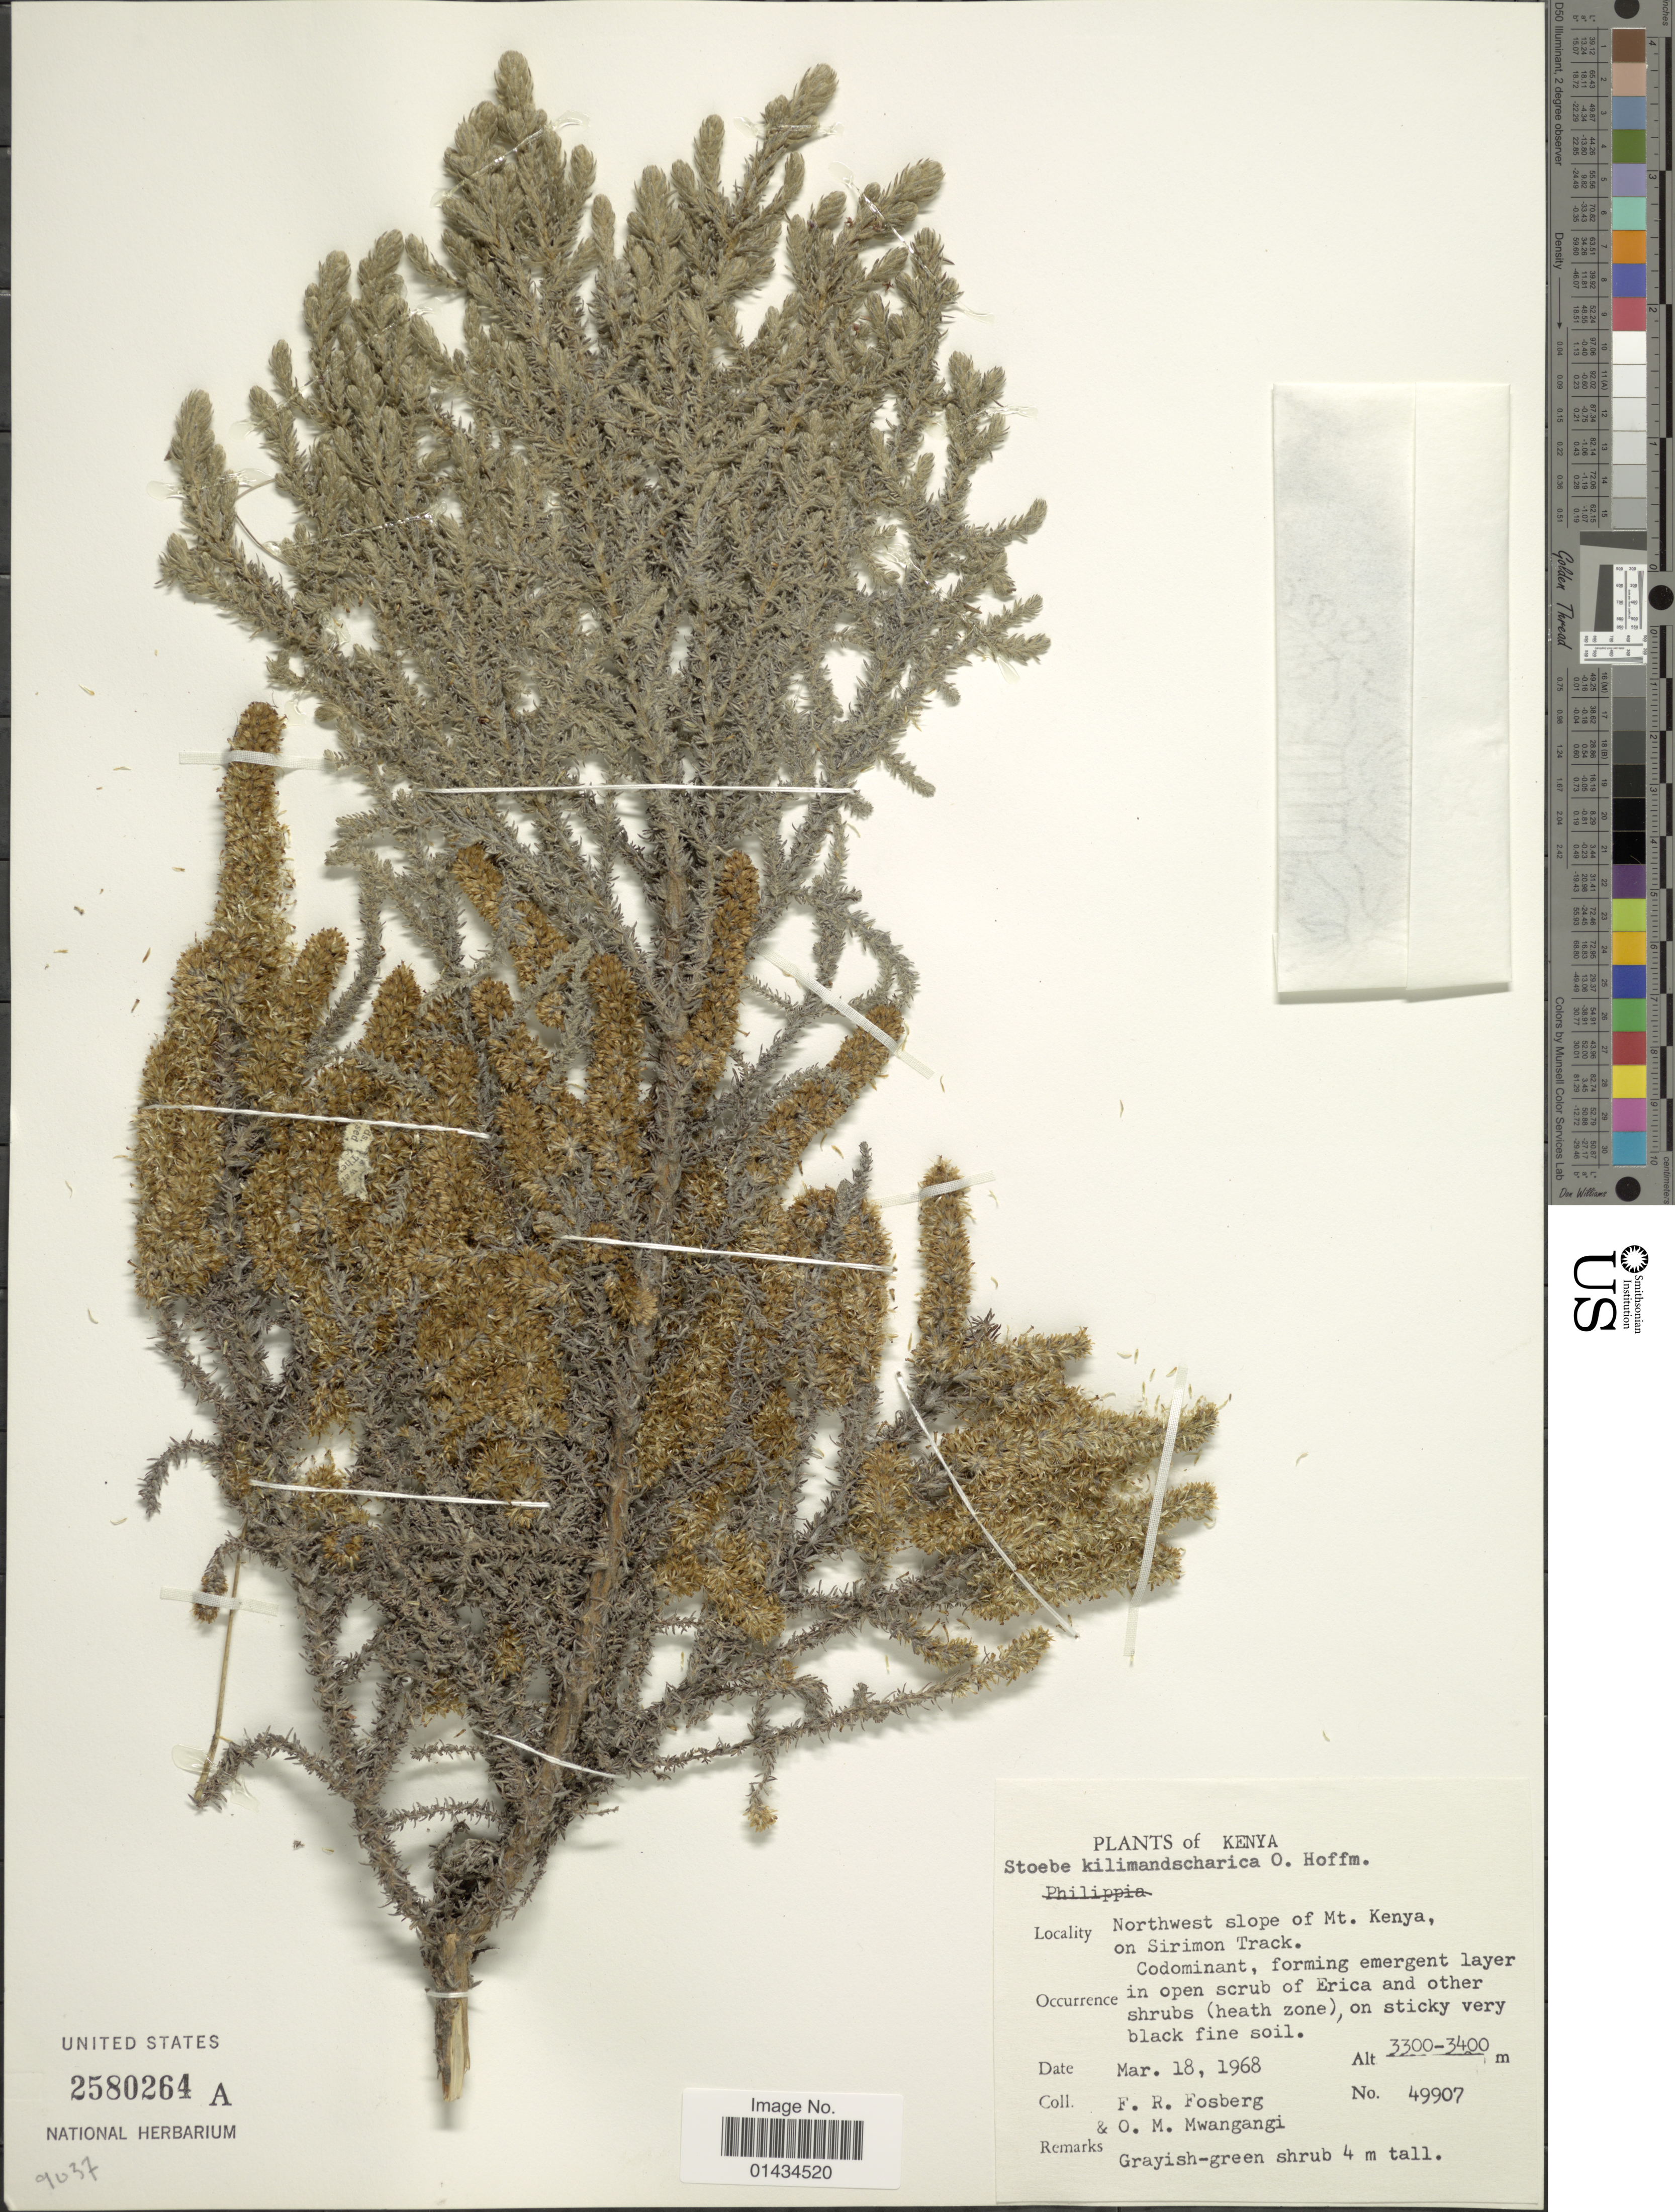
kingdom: Plantae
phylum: Tracheophyta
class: Magnoliopsida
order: Asterales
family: Asteraceae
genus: Stoebe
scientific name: Stoebe kilimandscharica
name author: O. Hoffm.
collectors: F. R. Fosberg & O. M. Mwangangi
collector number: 49907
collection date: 1968-03-18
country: Kenya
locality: Northwest slope of Mt. Kenya, on Sirimon Track, Codominant, forming emergent layer in open srub of Erica and other shrubs (heath zone) on sticky very black fine soil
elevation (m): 3300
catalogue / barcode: US 2580264A